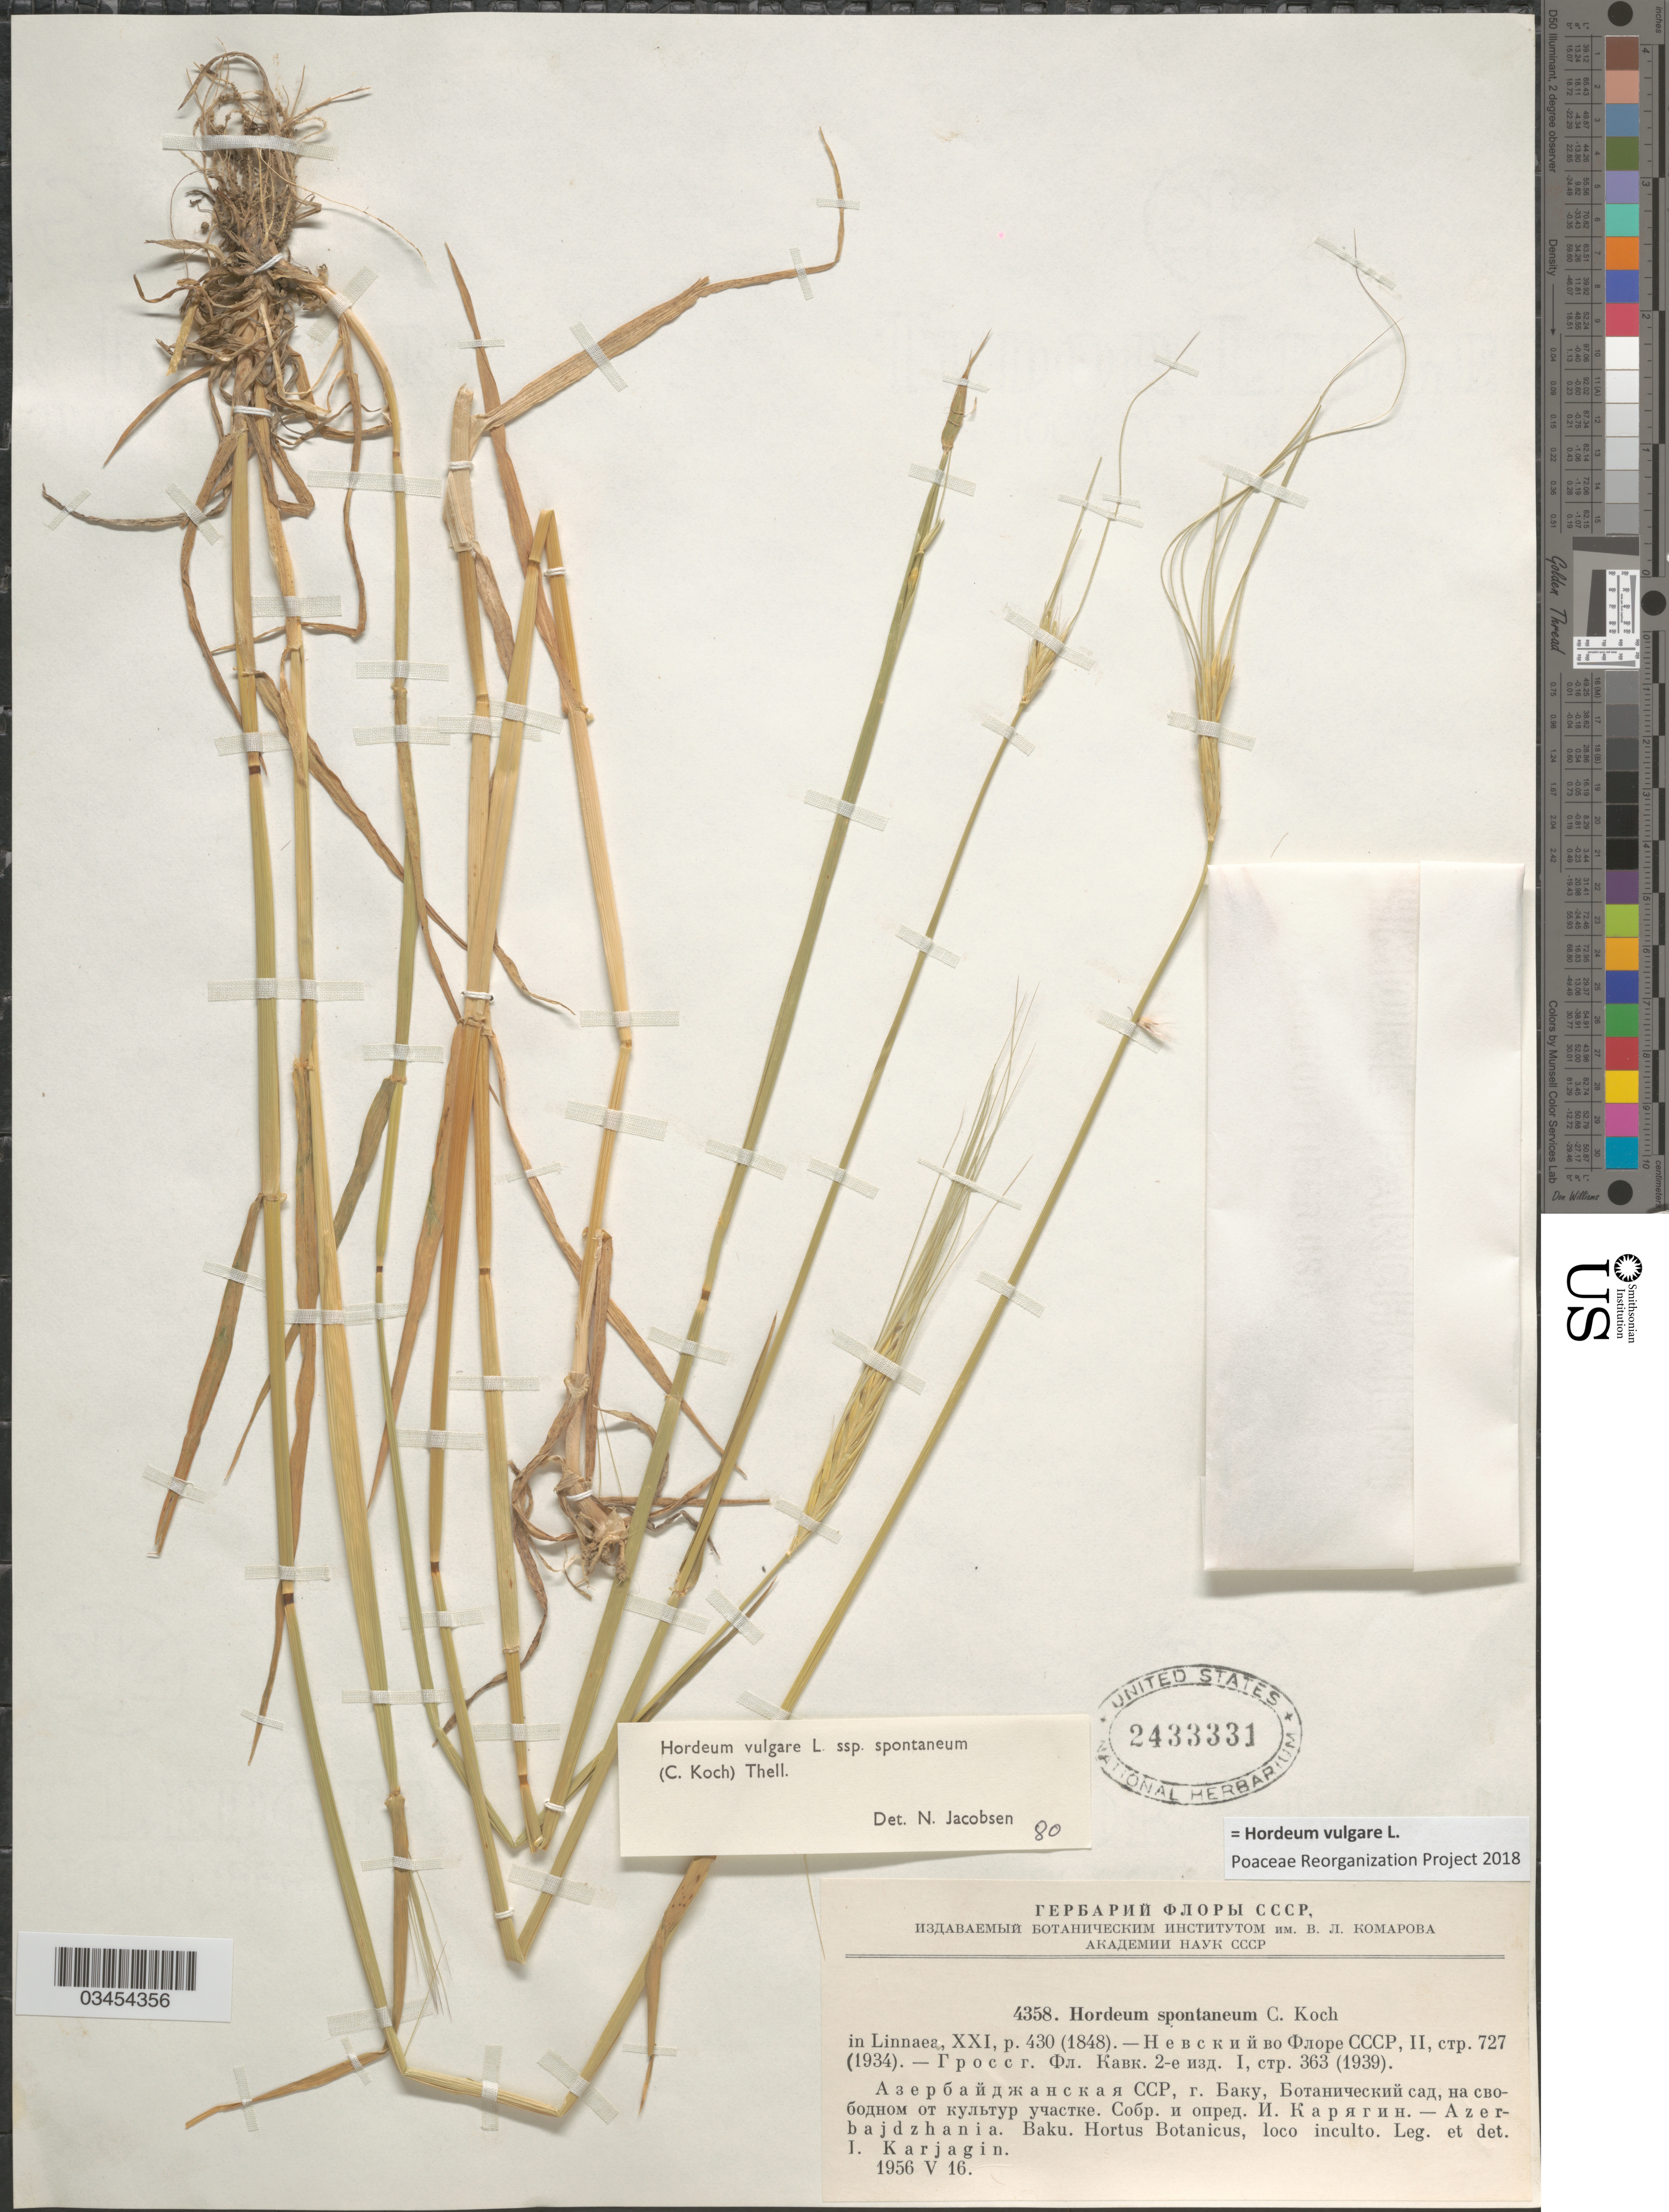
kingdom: Plantae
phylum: Tracheophyta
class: Liliopsida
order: Poales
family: Poaceae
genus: Hordeum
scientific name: Hordeum vulgare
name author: L.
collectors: I. Karjagin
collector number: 4358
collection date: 1956-05-16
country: Azerbaijan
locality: Azerbajdzhania. Baku. Hortus Botanicus, loco inculto.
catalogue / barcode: US 2433331